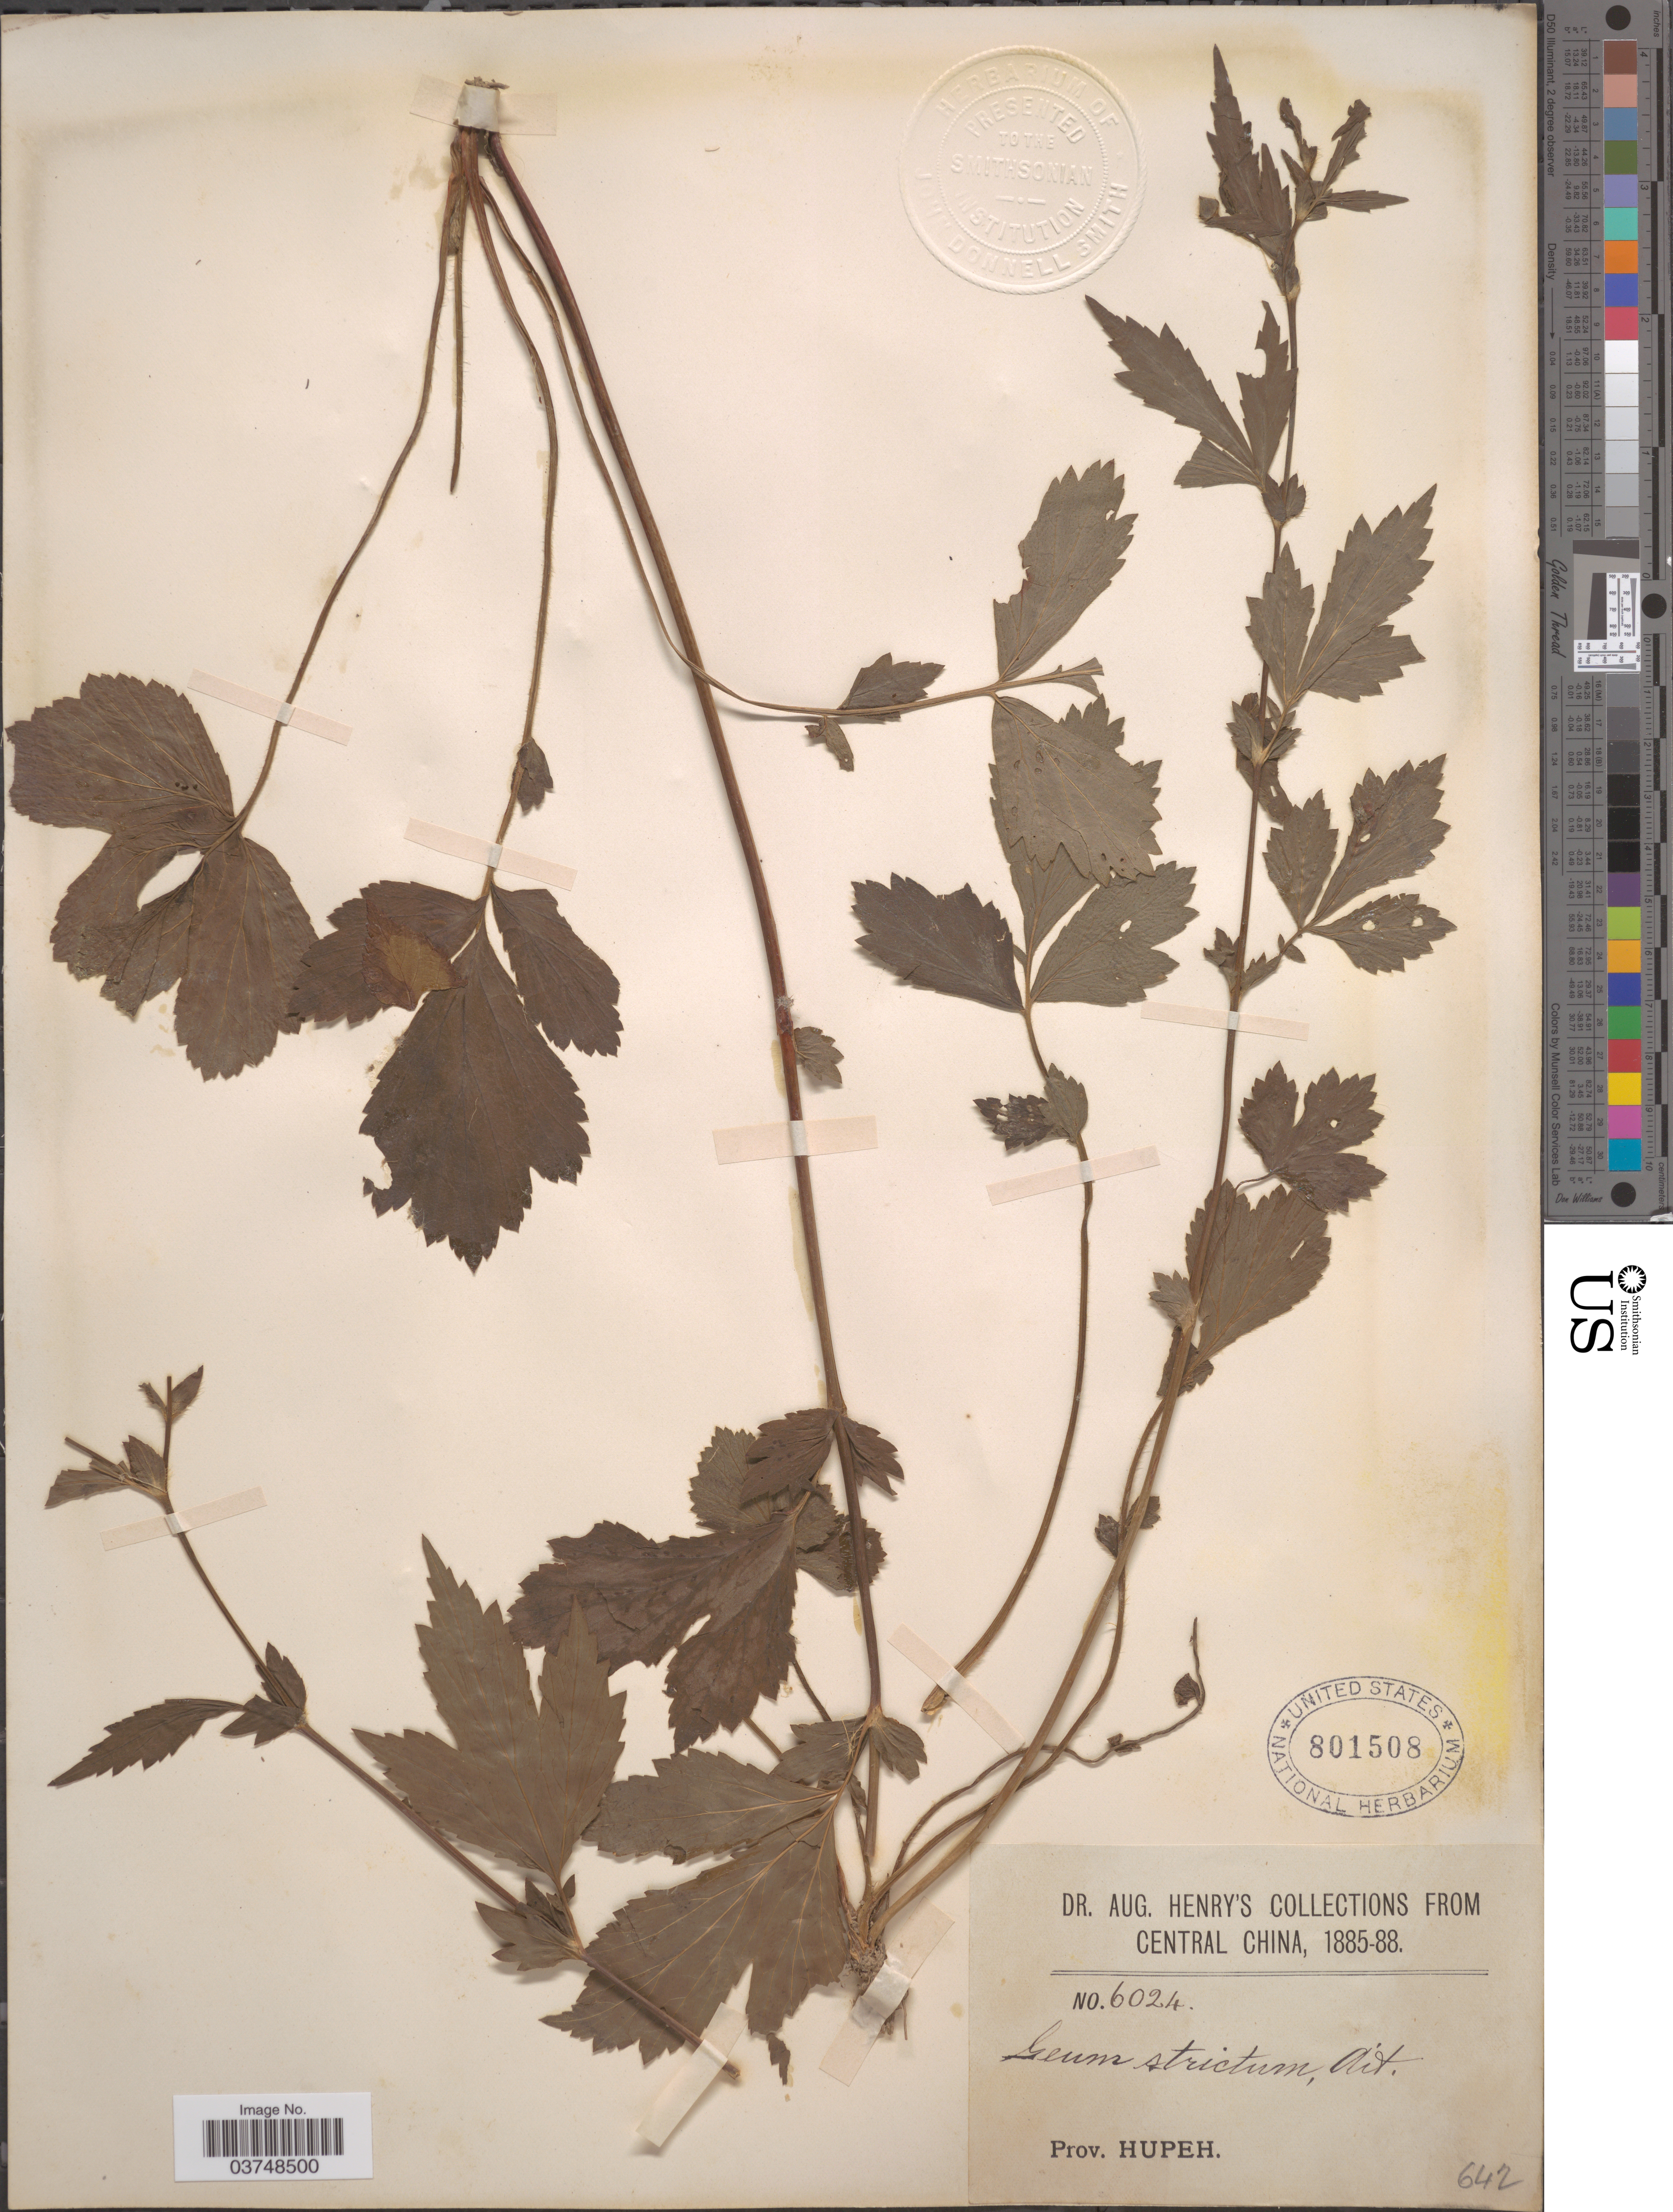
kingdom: Plantae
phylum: Tracheophyta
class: Magnoliopsida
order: Rosales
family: Rosaceae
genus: Geum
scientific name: Geum strictum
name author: Aiton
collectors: A. Henry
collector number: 6024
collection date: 1885/1888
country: China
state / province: Hubei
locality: Central China. Prov. Hupeh.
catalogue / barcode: US 801508